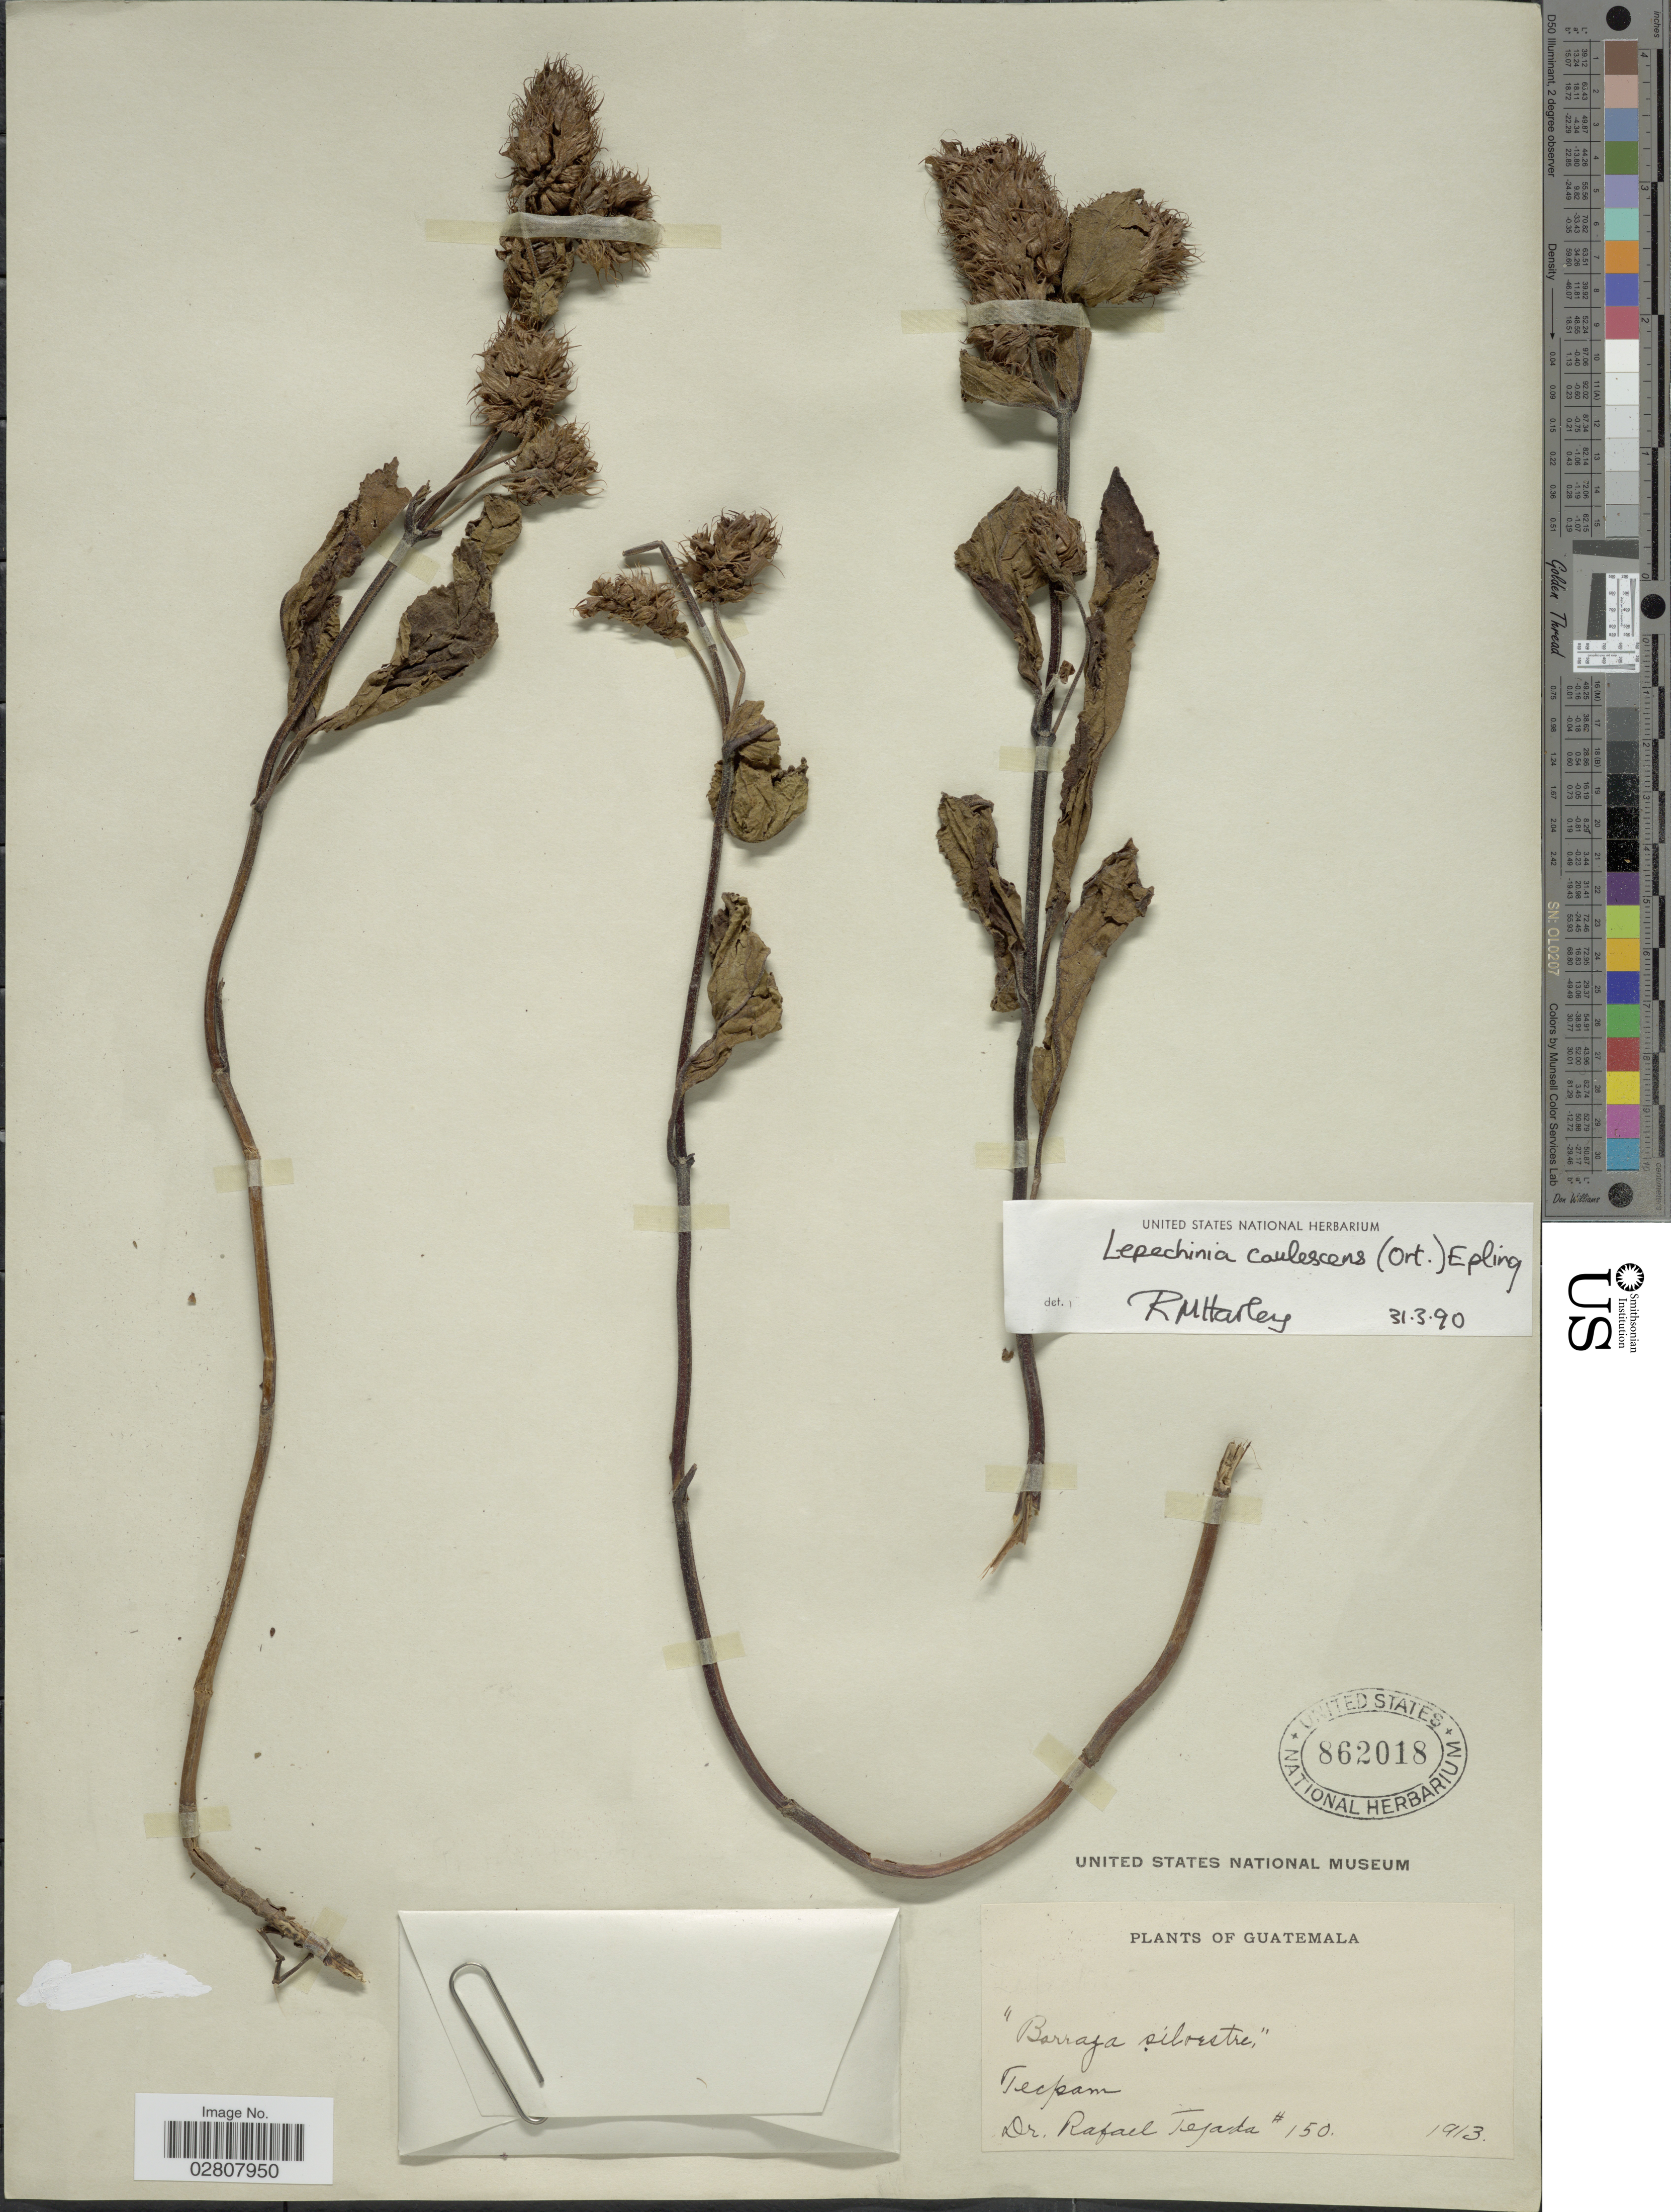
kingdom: Plantae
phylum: Tracheophyta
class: Magnoliopsida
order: Lamiales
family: Lamiaceae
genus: Lepechinia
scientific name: Lepechinia caulescens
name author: (Ortega) Epling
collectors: R. Tejada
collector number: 150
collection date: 1913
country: Guatemala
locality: Tecpam.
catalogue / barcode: US 862018